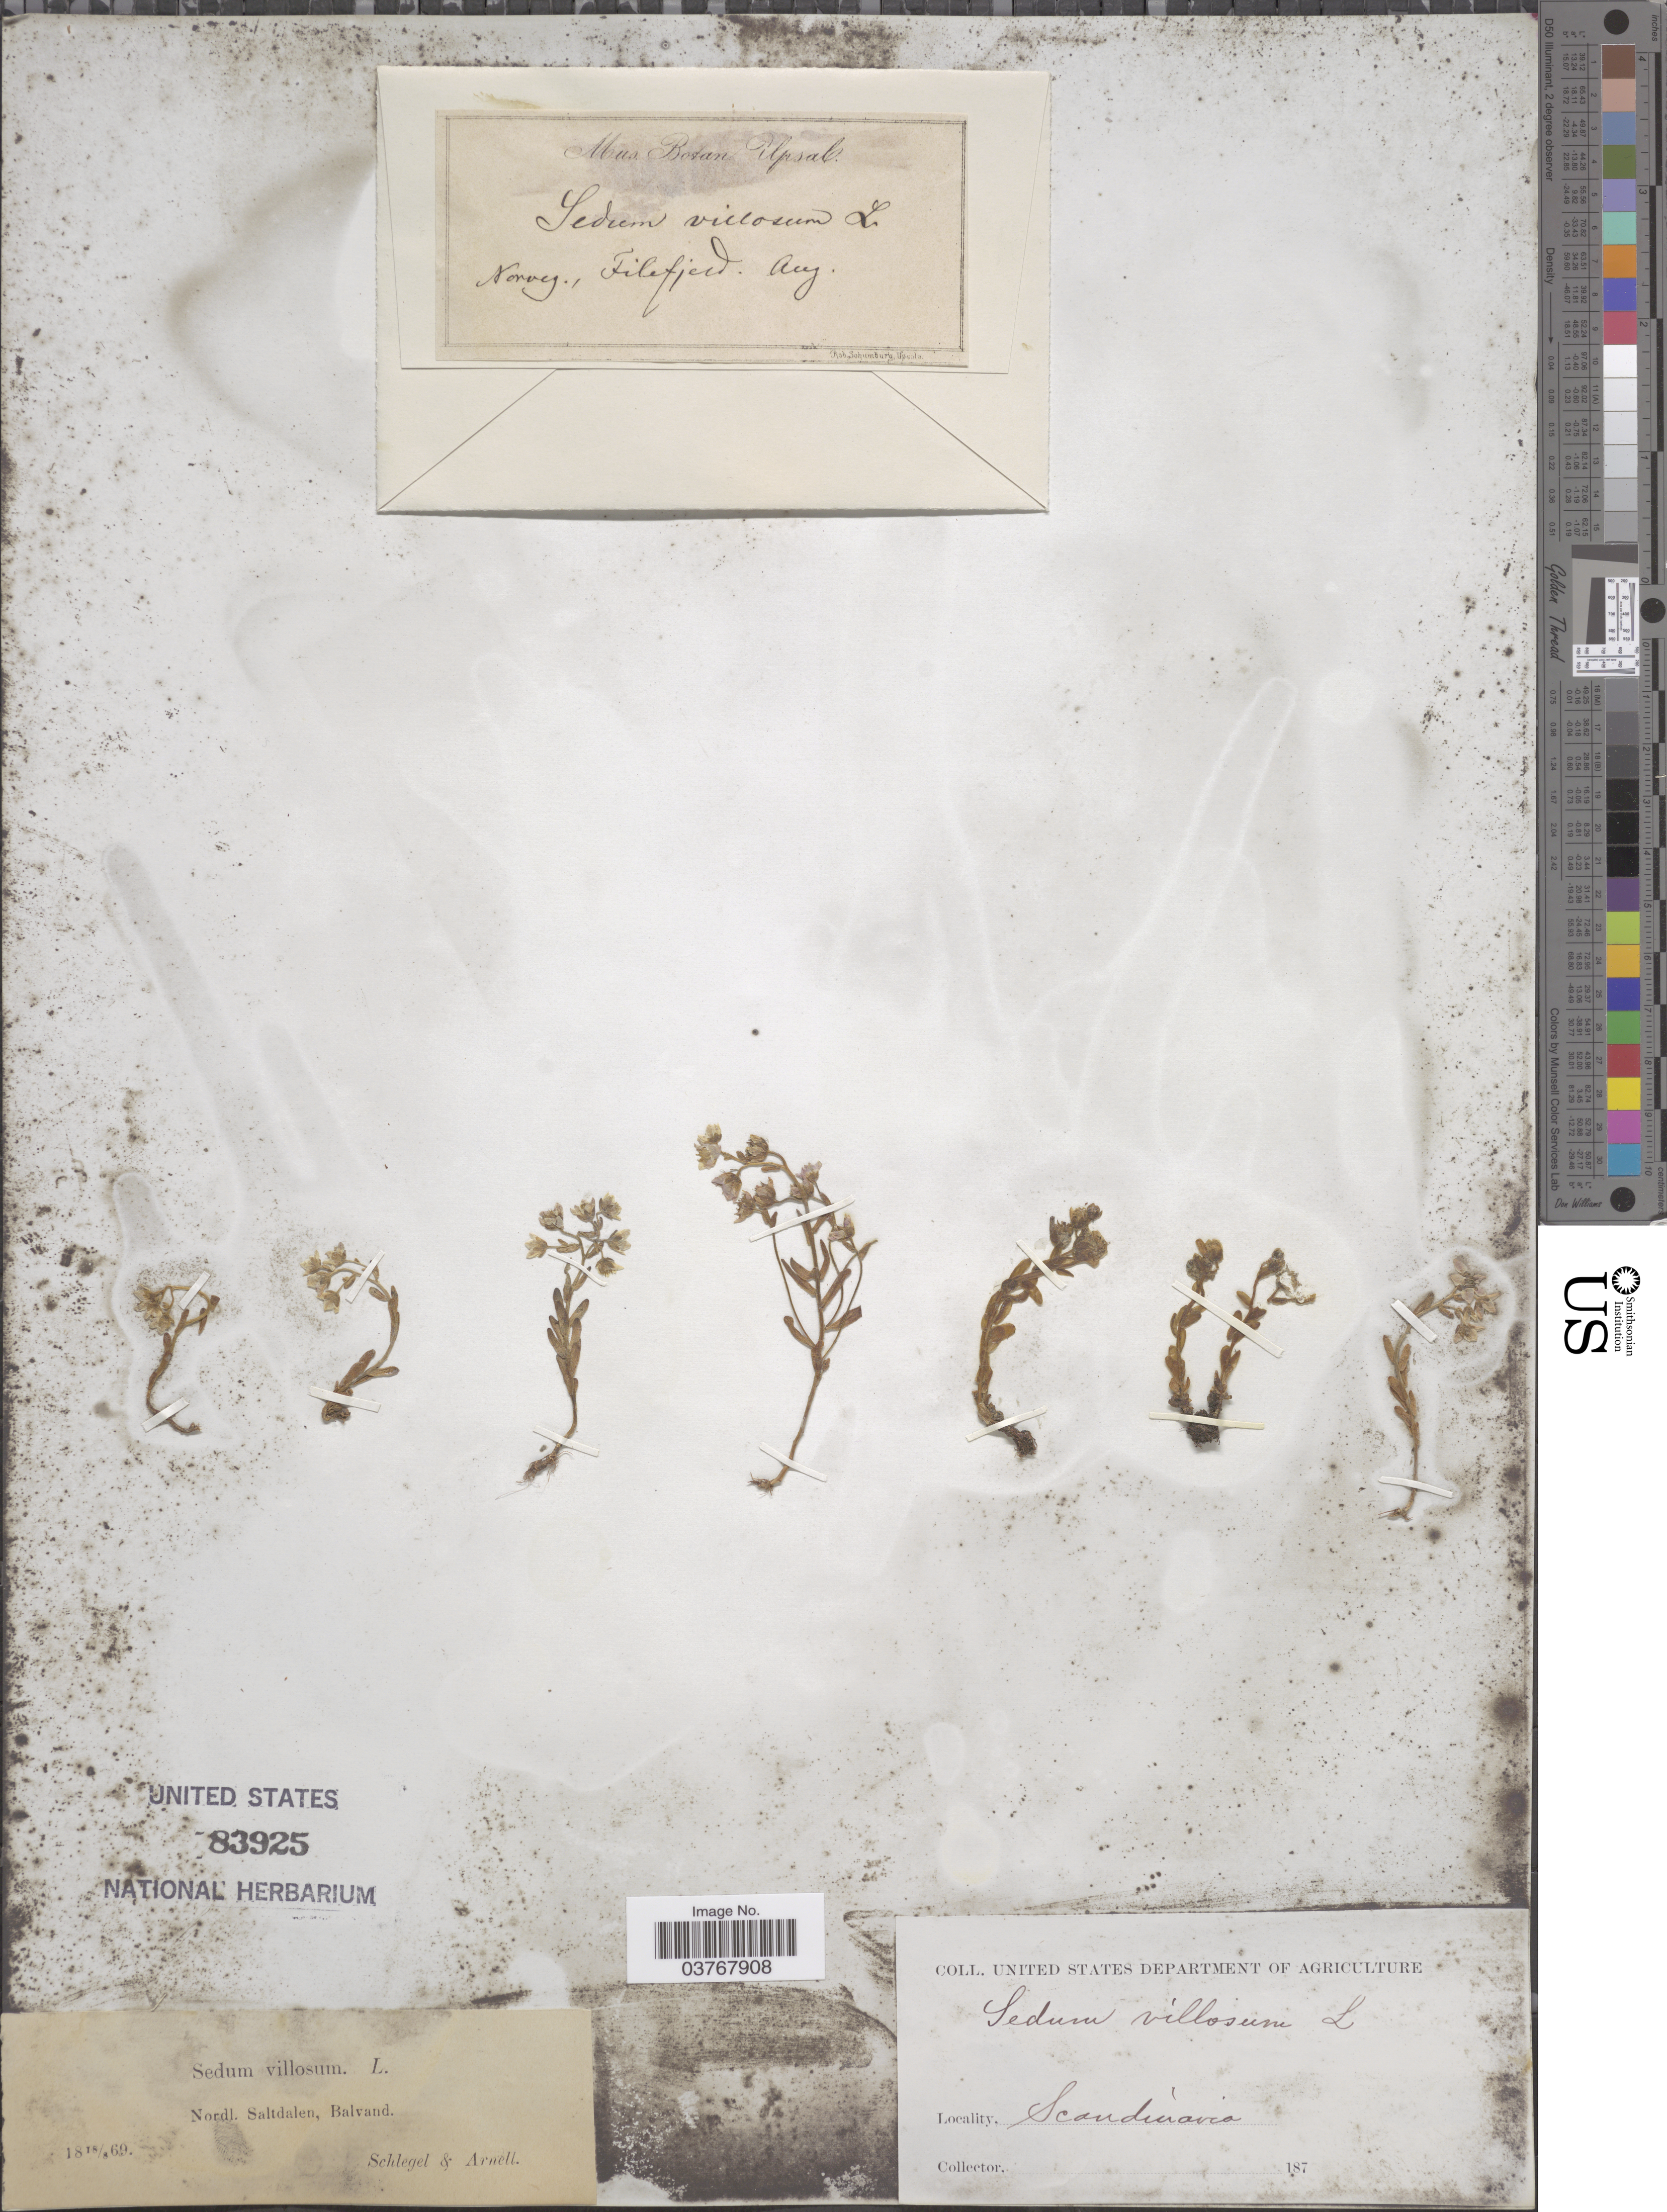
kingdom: Plantae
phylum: Tracheophyta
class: Magnoliopsida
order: Saxifragales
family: Crassulaceae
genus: Sedum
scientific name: Sedum villosum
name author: L.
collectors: Schlegel & Arnell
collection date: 1869-08-18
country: Norway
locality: Nordl. Saltdalen, Balvand. Scandinavia.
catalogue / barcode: US 83925